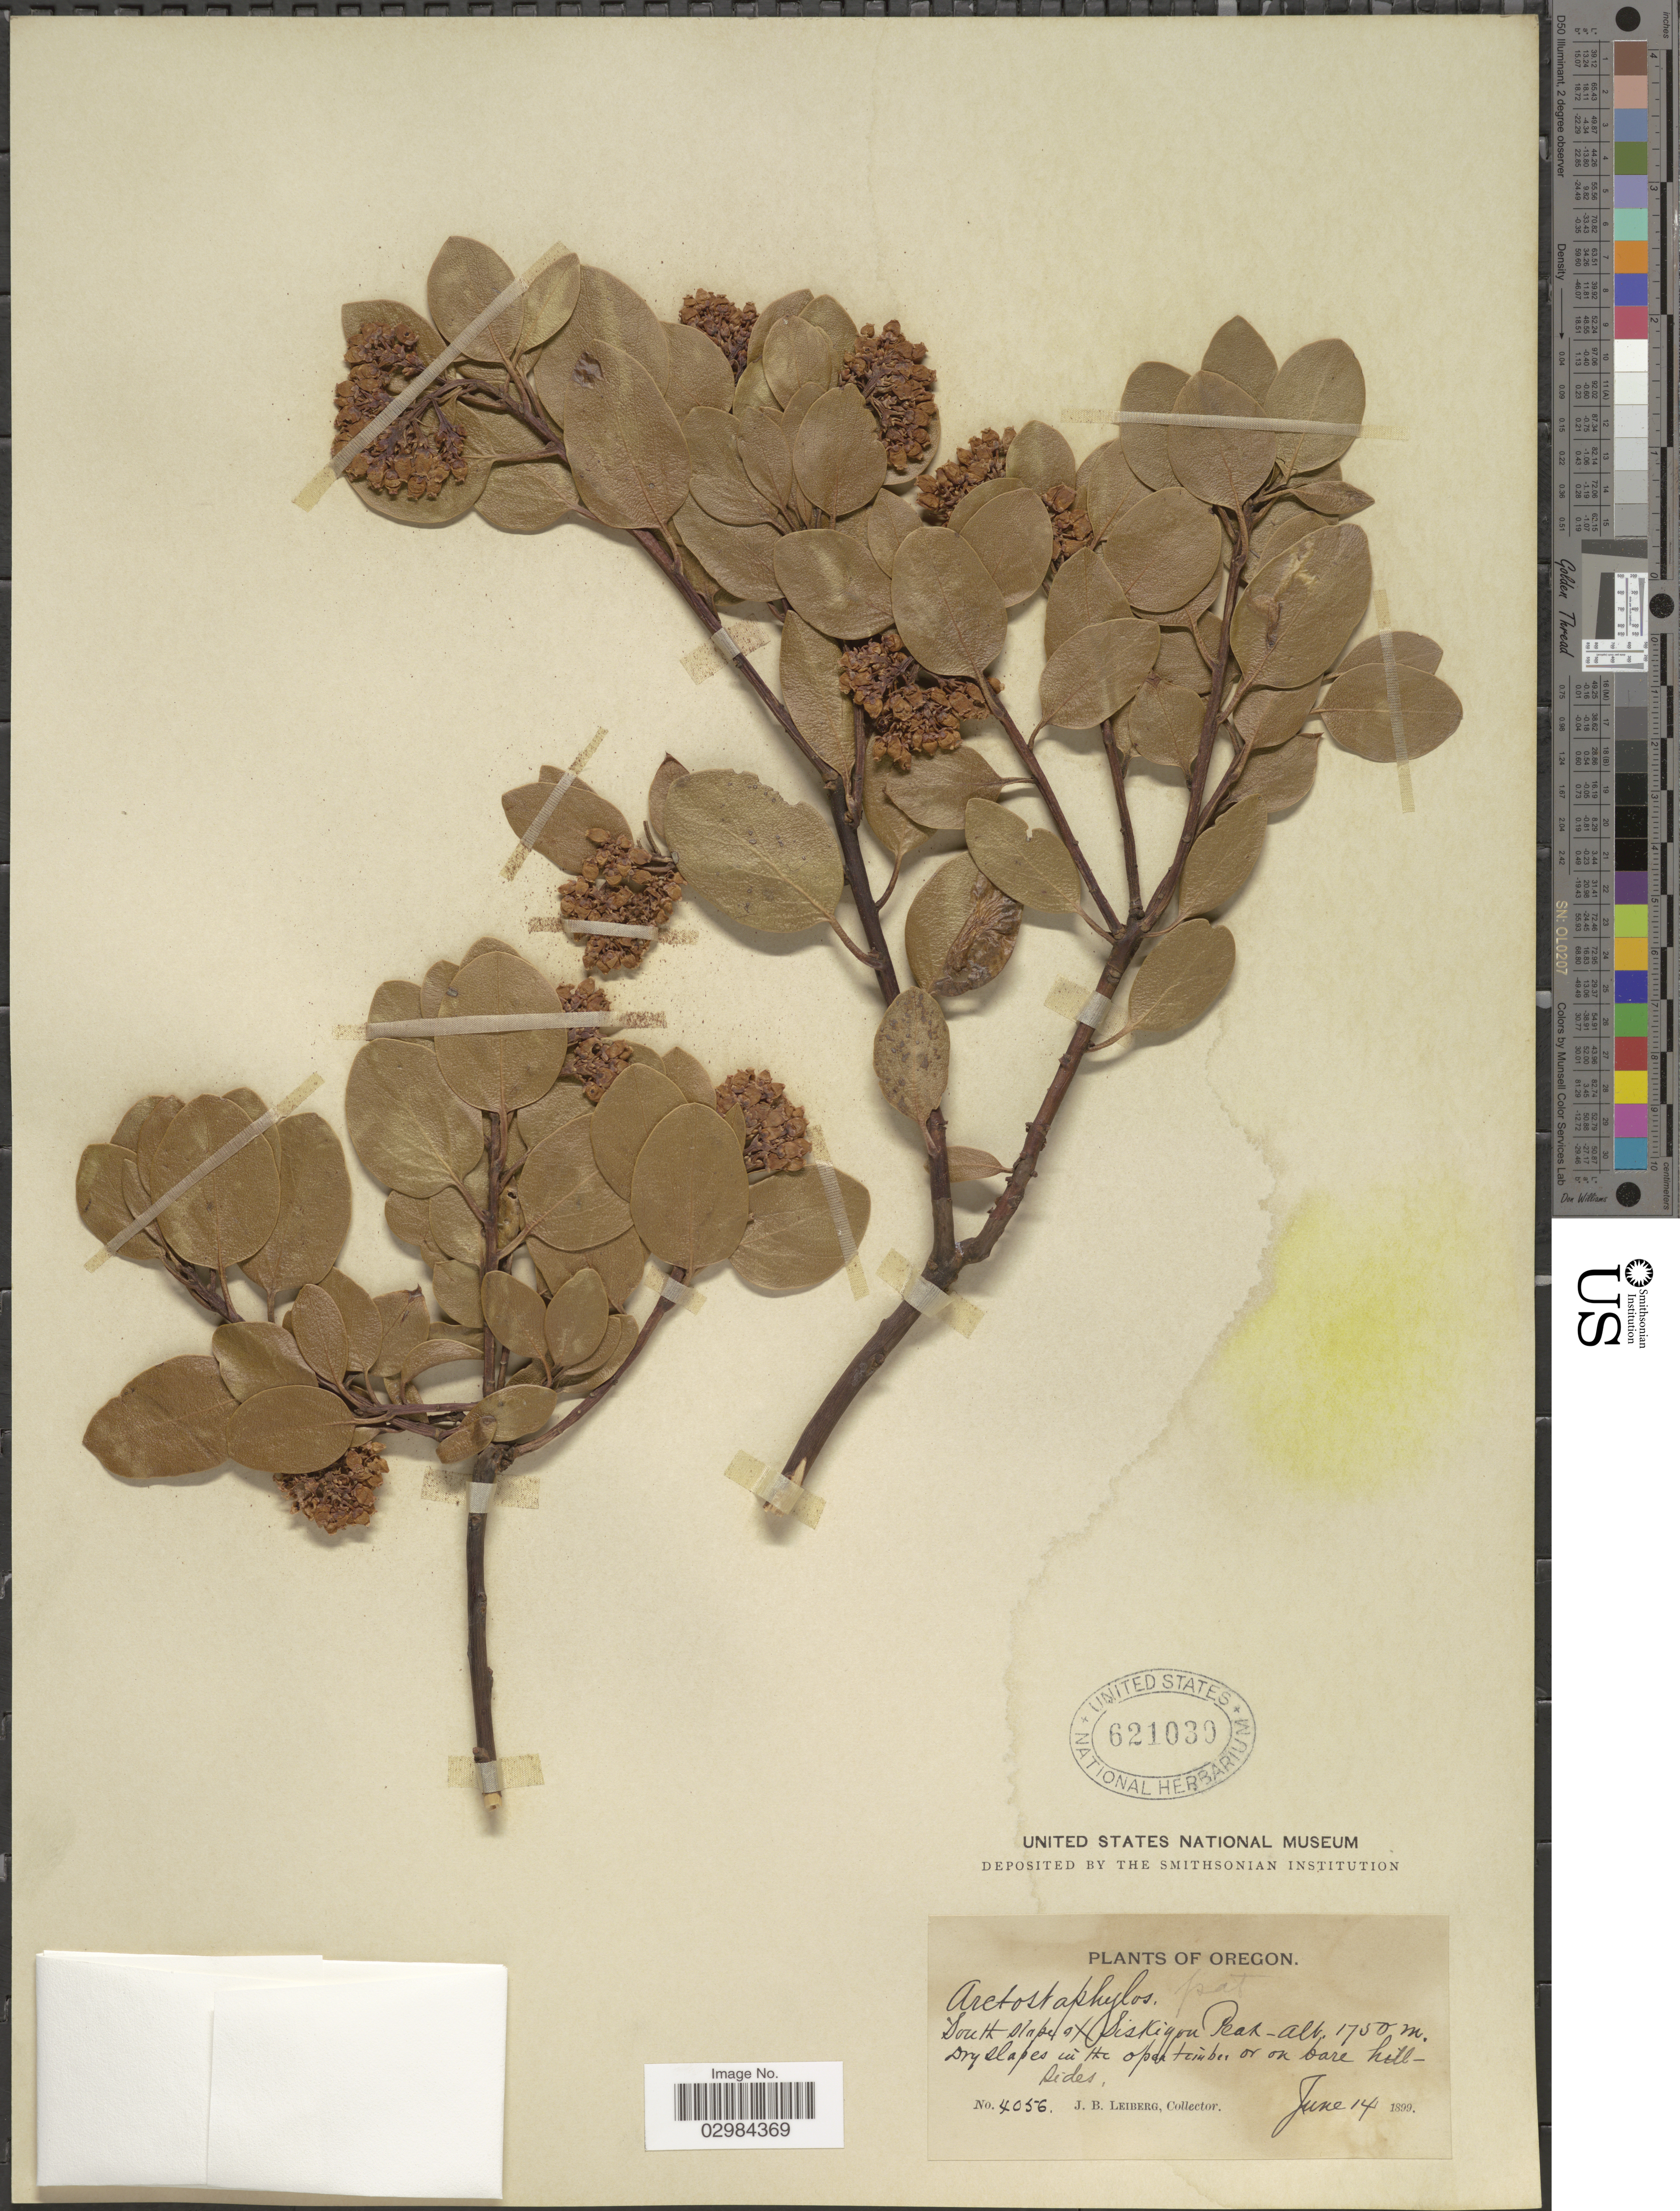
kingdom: Plantae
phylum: Tracheophyta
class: Magnoliopsida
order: Ericales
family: Ericaceae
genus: Arctostaphylos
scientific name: Arctostaphylos patula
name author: Greene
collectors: J. B. Leiberg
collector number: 4056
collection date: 1899-06-14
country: United States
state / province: Oregon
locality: South slopes of Siskiyou Peak.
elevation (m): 1750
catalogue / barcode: US 621030